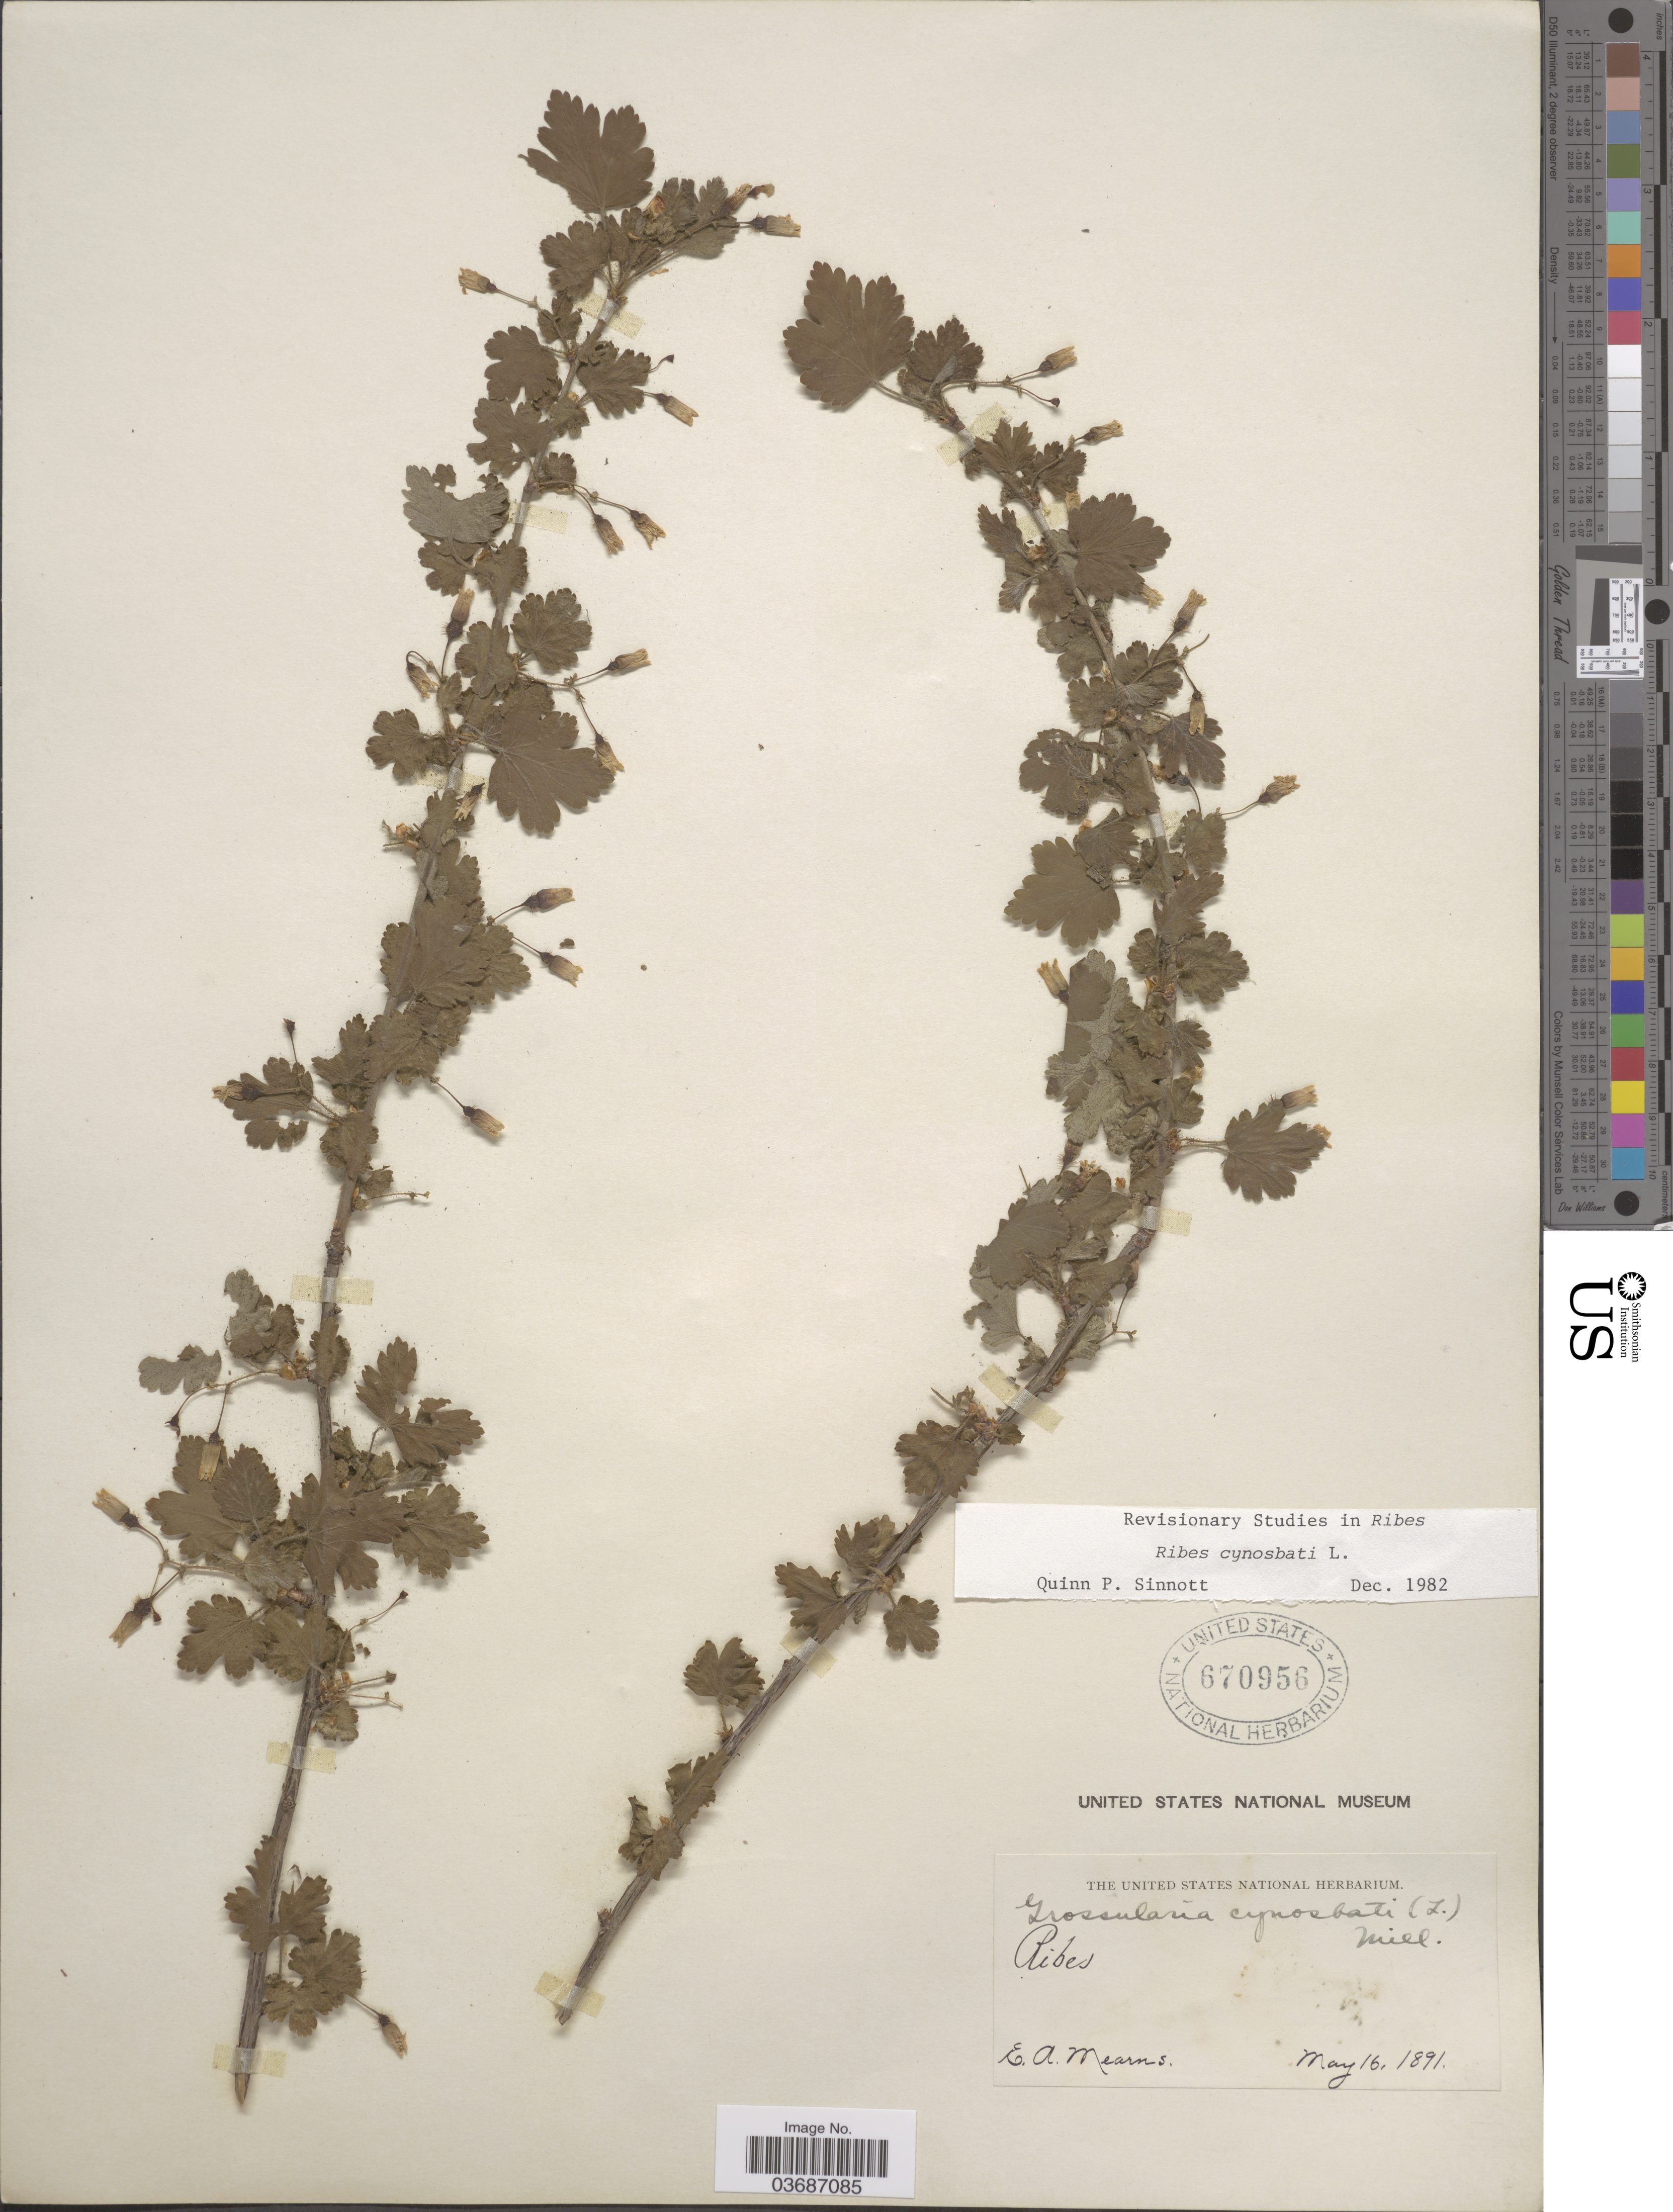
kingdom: Plantae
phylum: Tracheophyta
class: Magnoliopsida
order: Saxifragales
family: Grossulariaceae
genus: Ribes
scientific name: Ribes cynosbati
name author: L.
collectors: E. A. Mearns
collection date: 1891-05-16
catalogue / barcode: US 670956